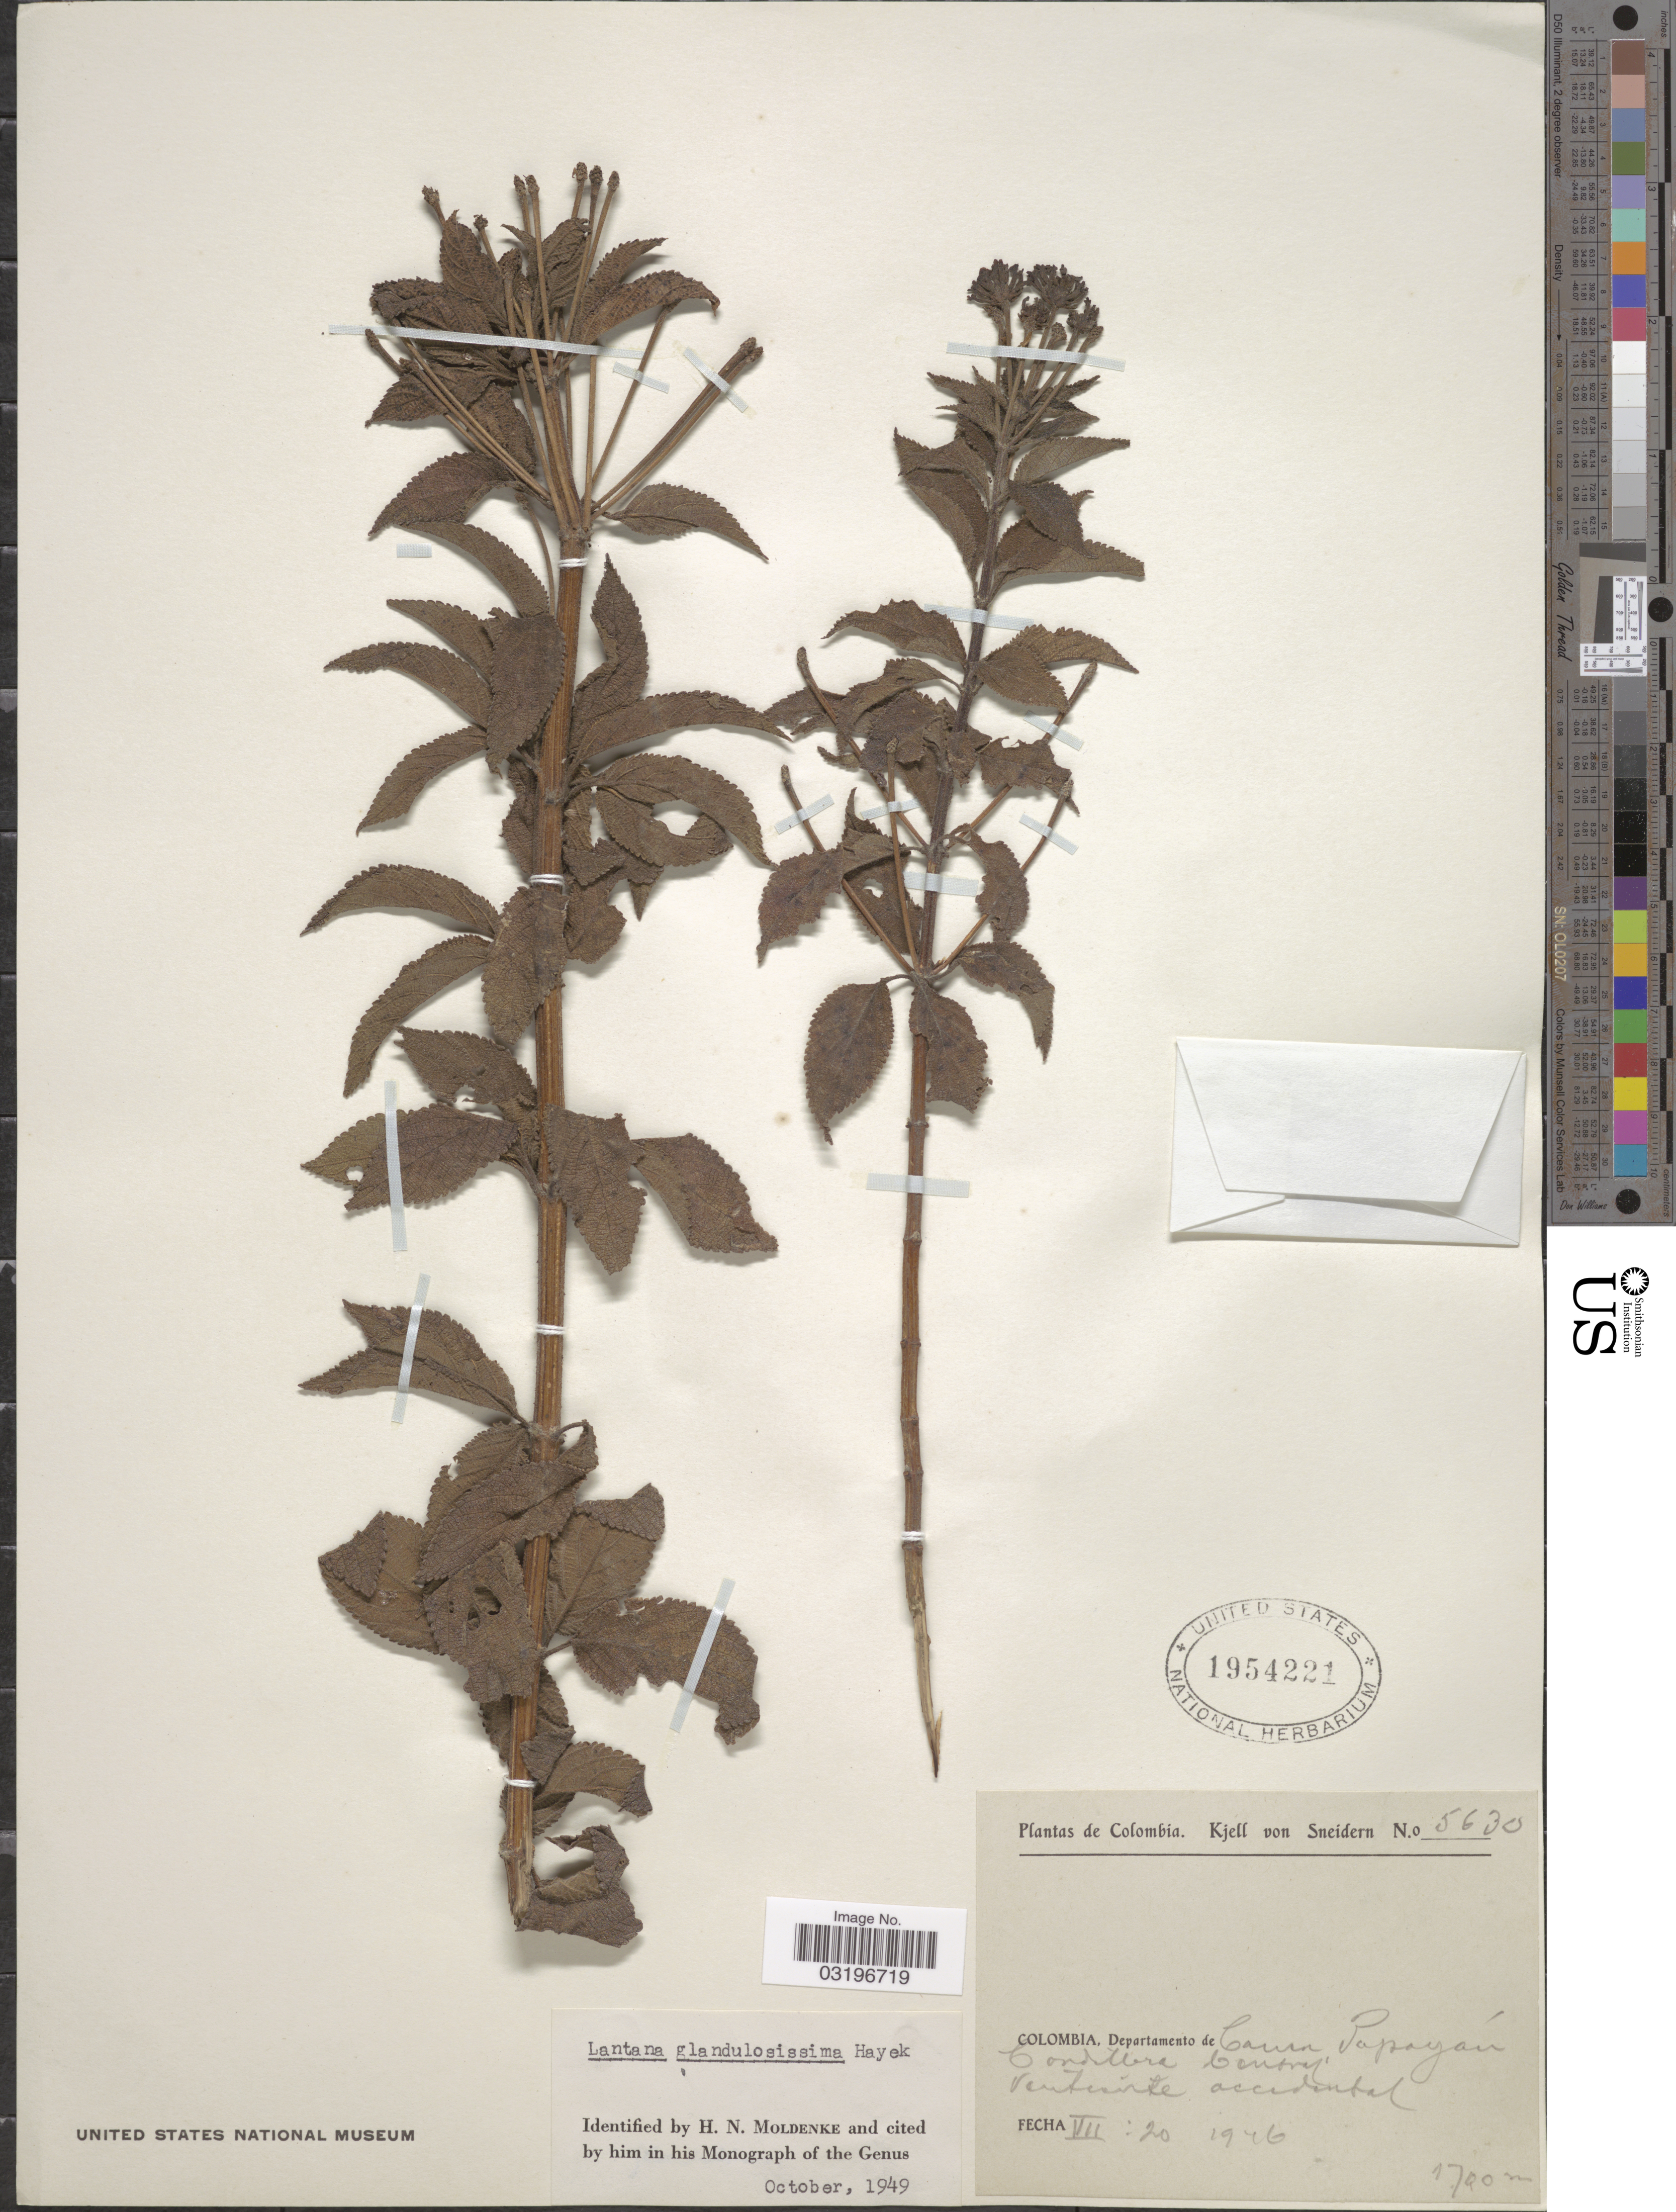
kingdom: Plantae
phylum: Tracheophyta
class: Magnoliopsida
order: Lamiales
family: Verbenaceae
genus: Lantana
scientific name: Lantana glandulosissima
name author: Hayek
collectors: K. von Sneidern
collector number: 5630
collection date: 1946-07-20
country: Colombia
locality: Departamento de Canon Popayán, Cordillera Country. Vertiente Occidental.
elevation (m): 1700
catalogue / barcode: US 1954221